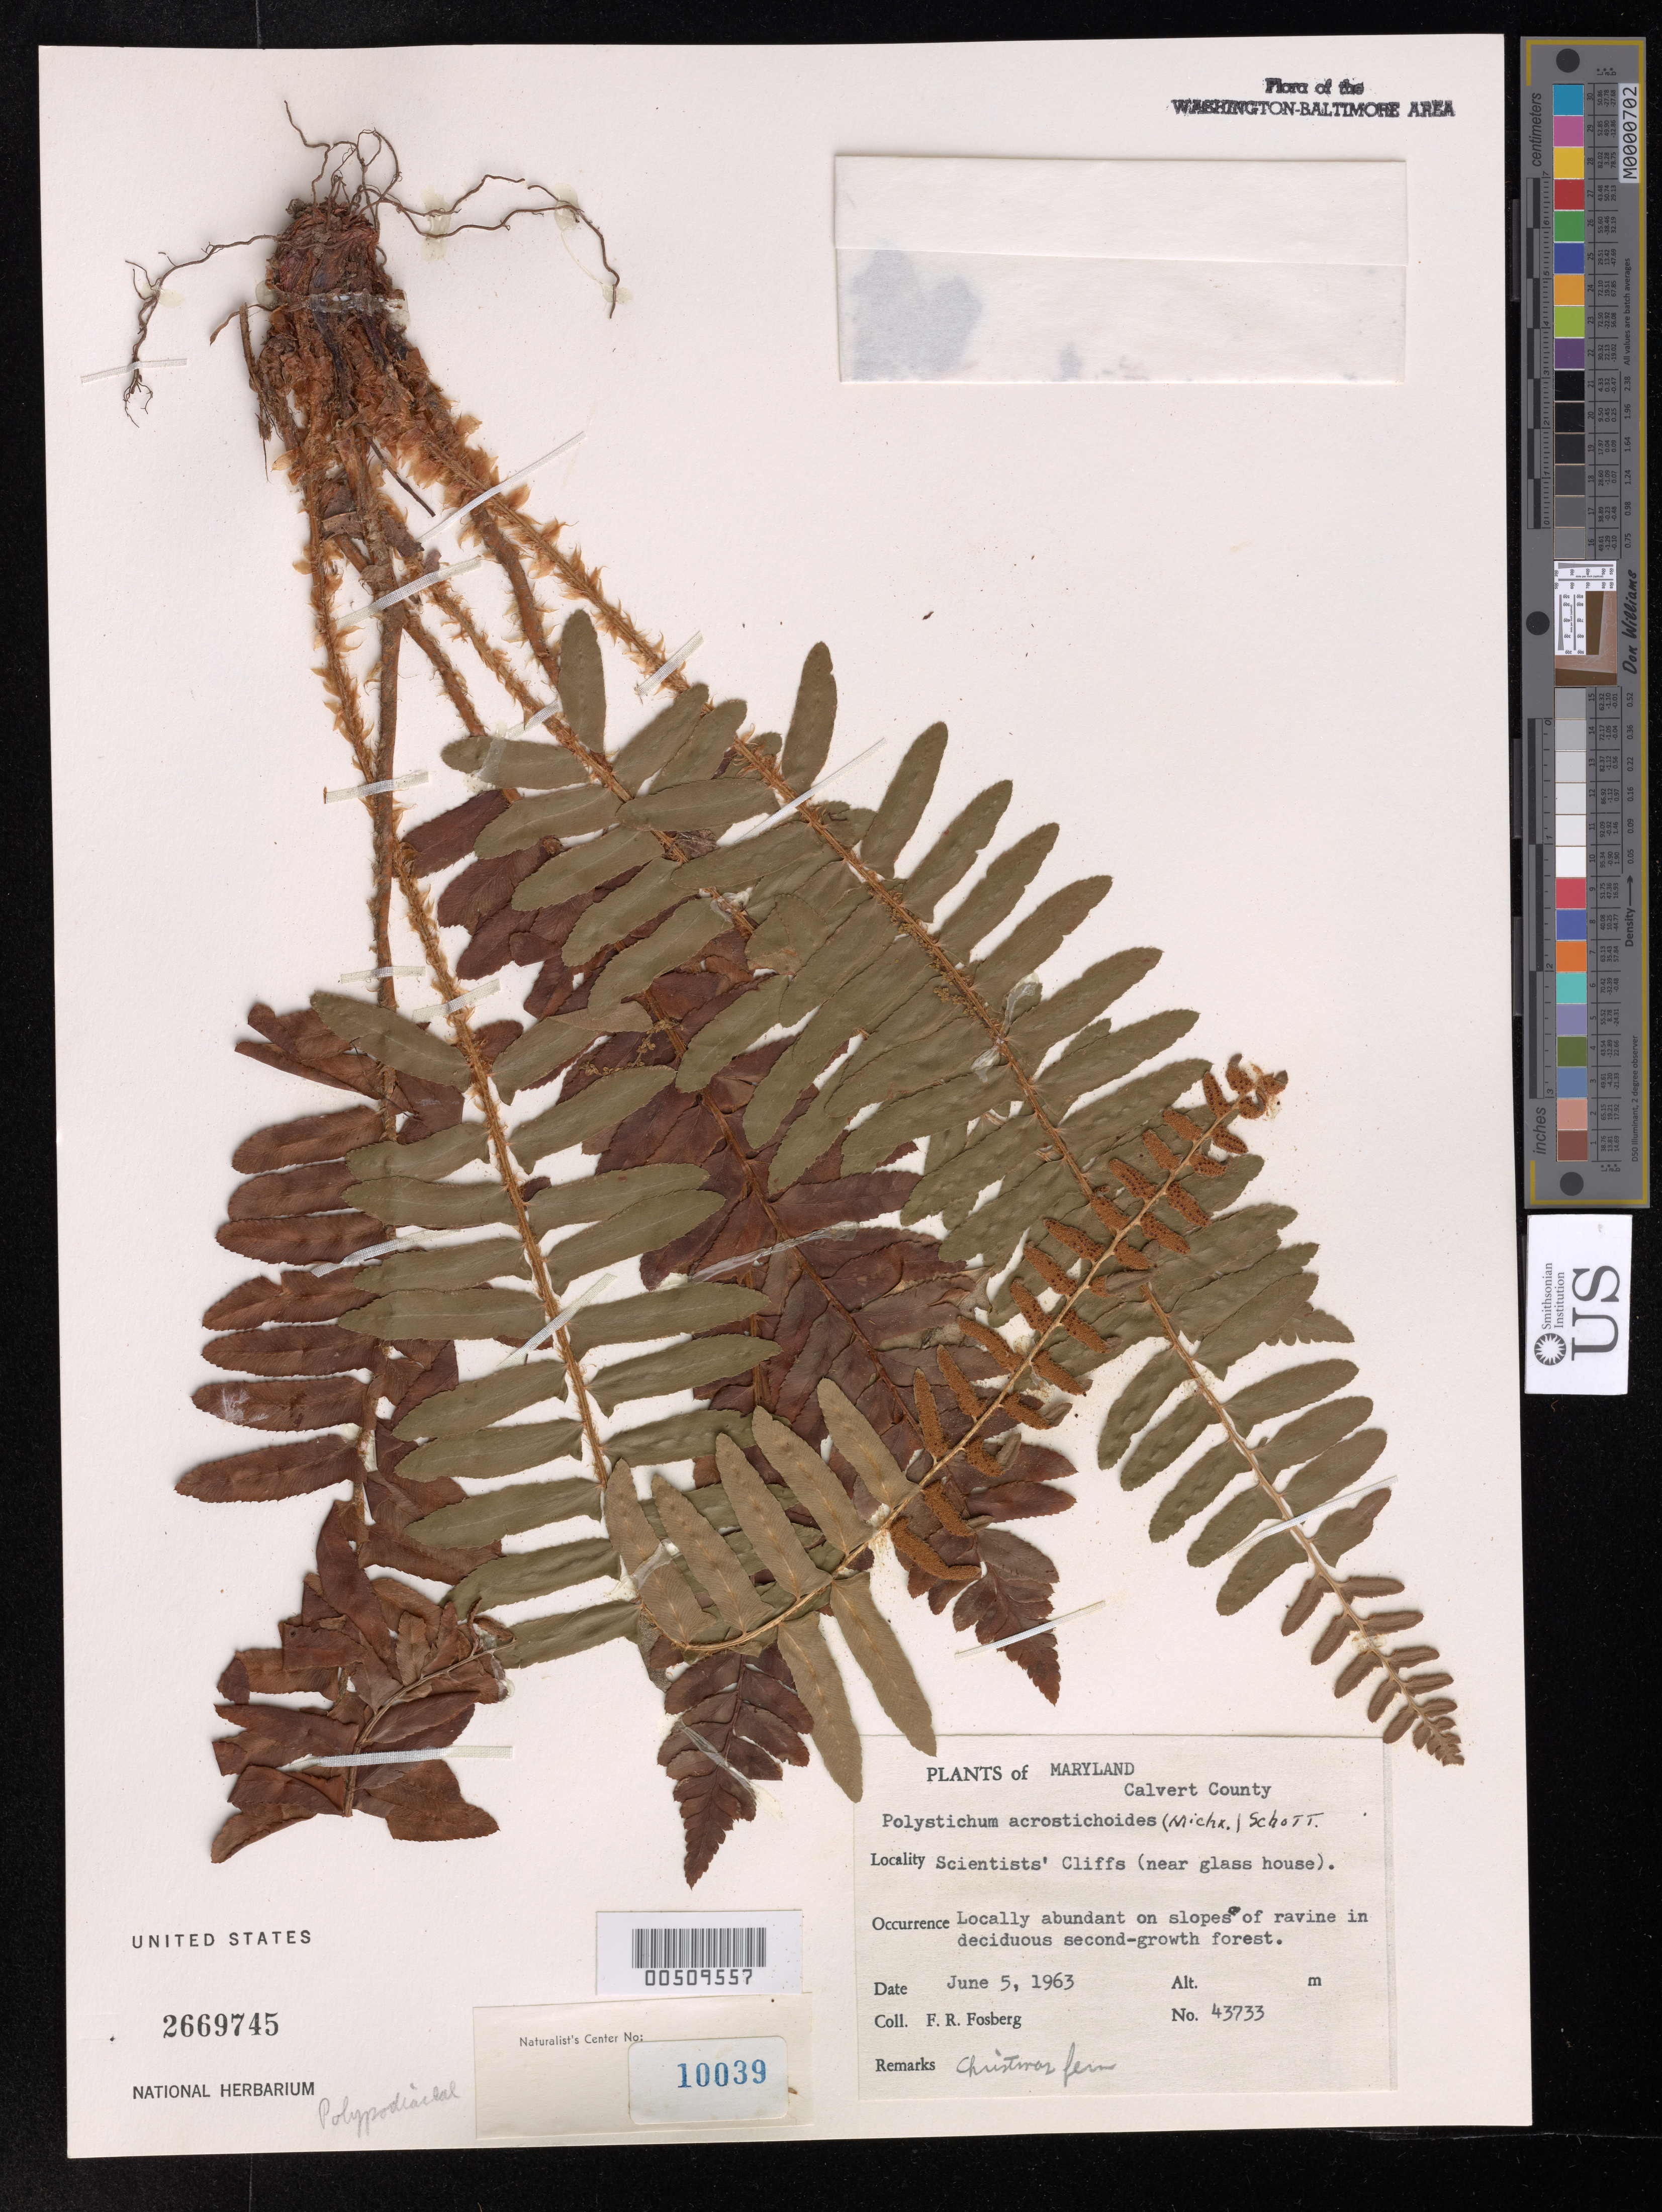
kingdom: Plantae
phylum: Tracheophyta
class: Polypodiopsida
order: Polypodiales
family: Dryopteridaceae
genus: Polystichum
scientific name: Polystichum acrostichoides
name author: (Michx.) Schott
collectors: F. R. Fosberg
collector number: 43733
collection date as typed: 05 Jun 1963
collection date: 1963-06-05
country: United States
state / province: Maryland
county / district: Calvert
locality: Scientists' Cliffs (near Glass House)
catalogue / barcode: US 2669745